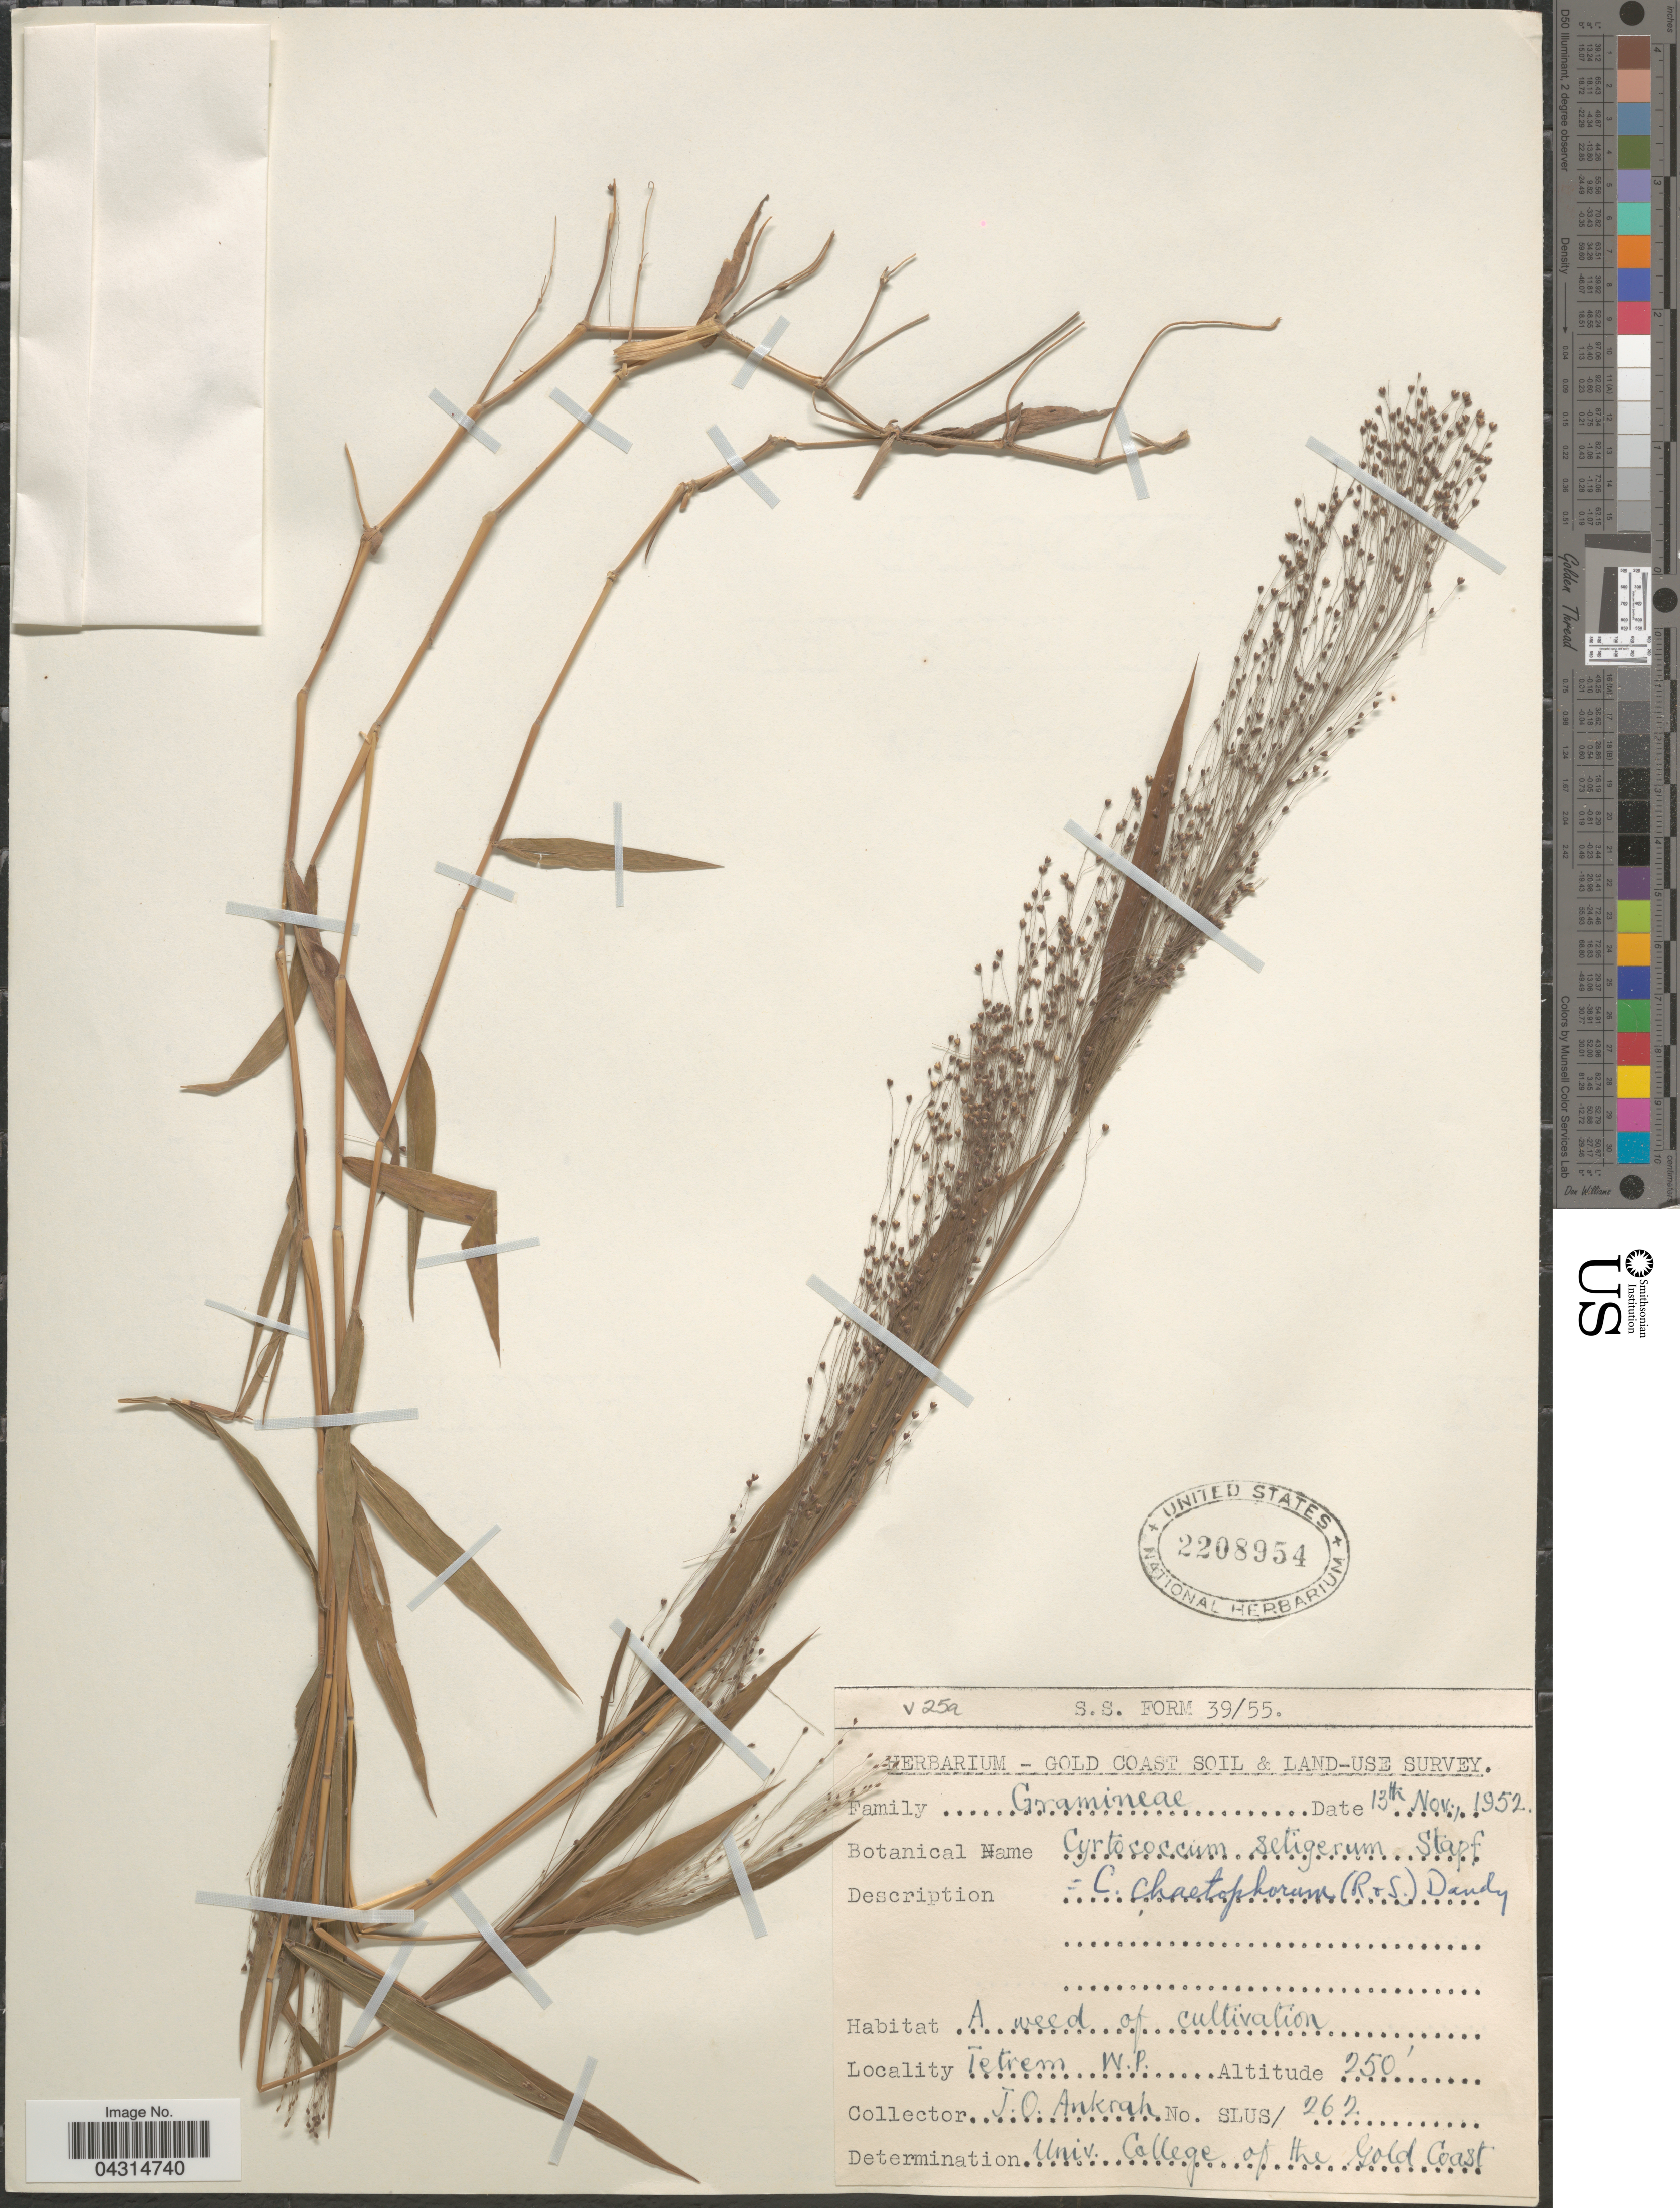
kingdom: Plantae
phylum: Tracheophyta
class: Liliopsida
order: Poales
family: Poaceae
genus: Cyrtococcum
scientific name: Cyrtococcum chaetophoron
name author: (Roem. & Schult.) Dandy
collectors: J. Ankrah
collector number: SLUS/262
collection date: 1952-11-13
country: Ghana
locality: Gold Coast Soil & Land-Use Survey. Tetrem W.P.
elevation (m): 76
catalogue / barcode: US 2208954